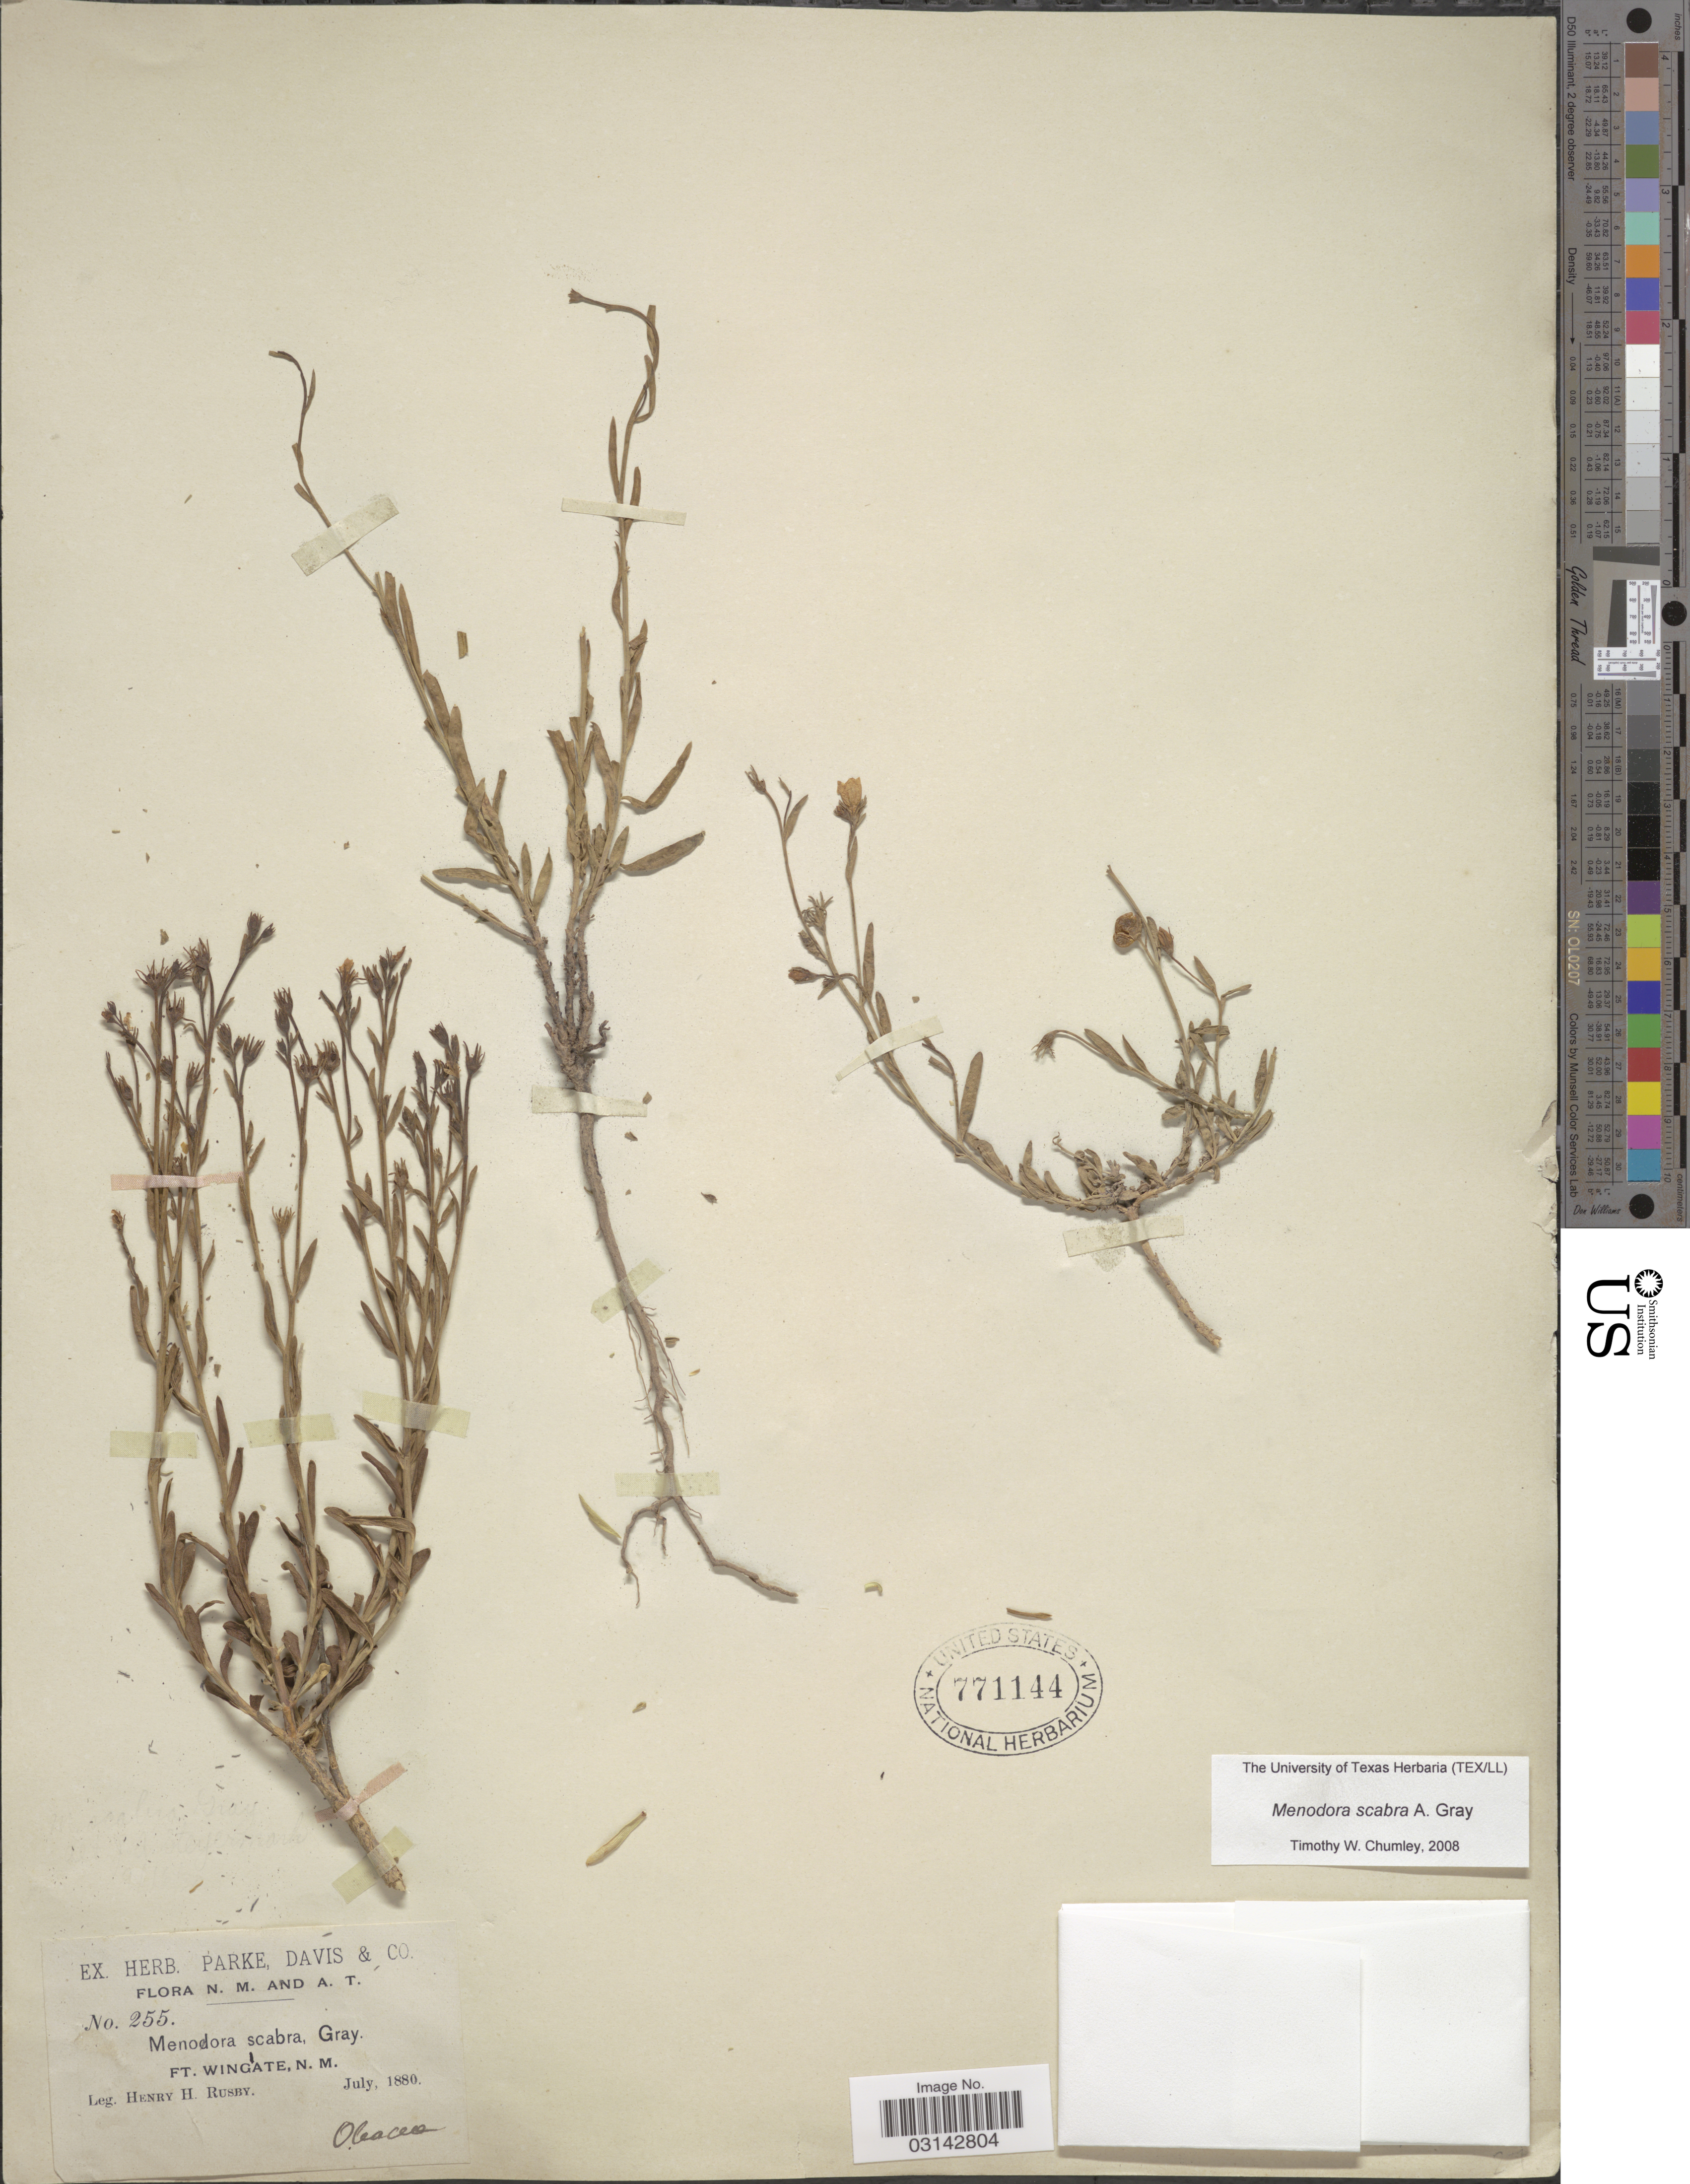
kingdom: Plantae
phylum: Tracheophyta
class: Magnoliopsida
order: Lamiales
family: Oleaceae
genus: Menodora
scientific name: Menodora scabra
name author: A. Gray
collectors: H. H. Rusby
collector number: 255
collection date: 1880-07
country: United States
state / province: New Mexico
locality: Ft. Wingate.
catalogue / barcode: US 771144